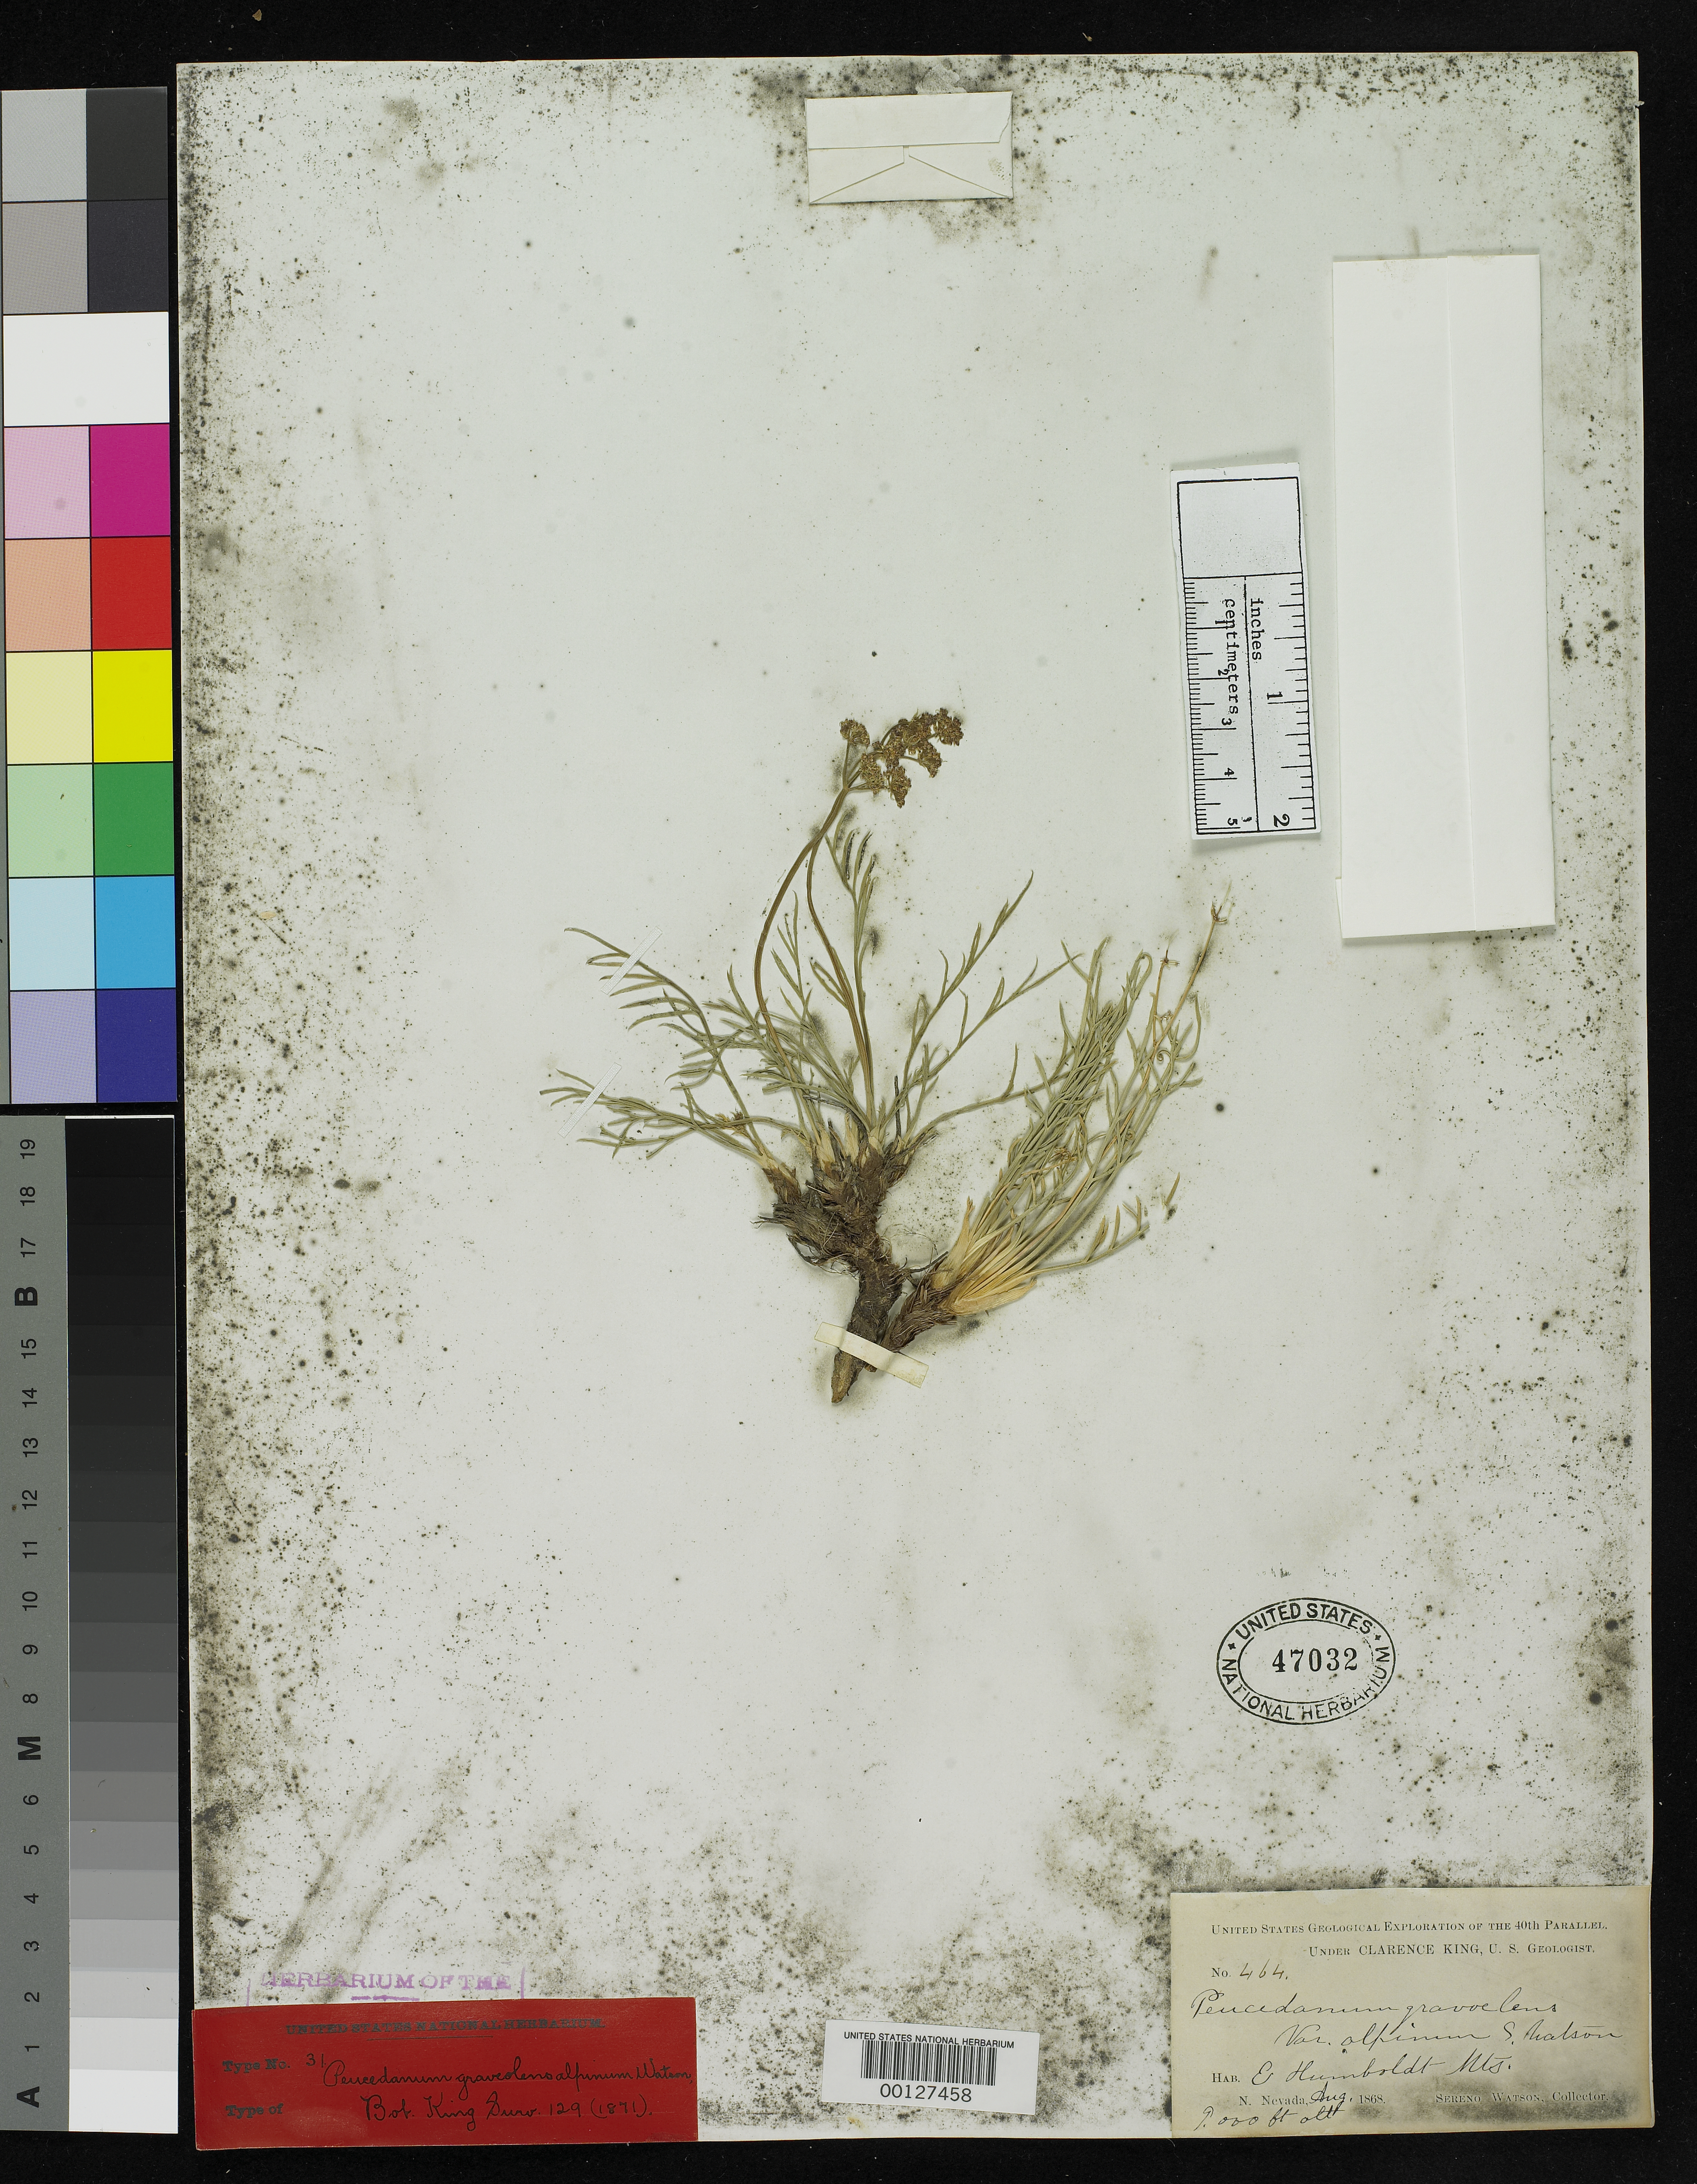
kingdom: Plantae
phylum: Tracheophyta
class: Magnoliopsida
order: Apiales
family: Apiaceae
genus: Peucedanum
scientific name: Peucedanum graveolens var. alpinum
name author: S. Watson in C. King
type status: Lectotype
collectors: S. Watson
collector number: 464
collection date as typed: Aug 1868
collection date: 1868-08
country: United States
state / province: Nevada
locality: East Humboldt Mtns.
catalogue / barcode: US 47032